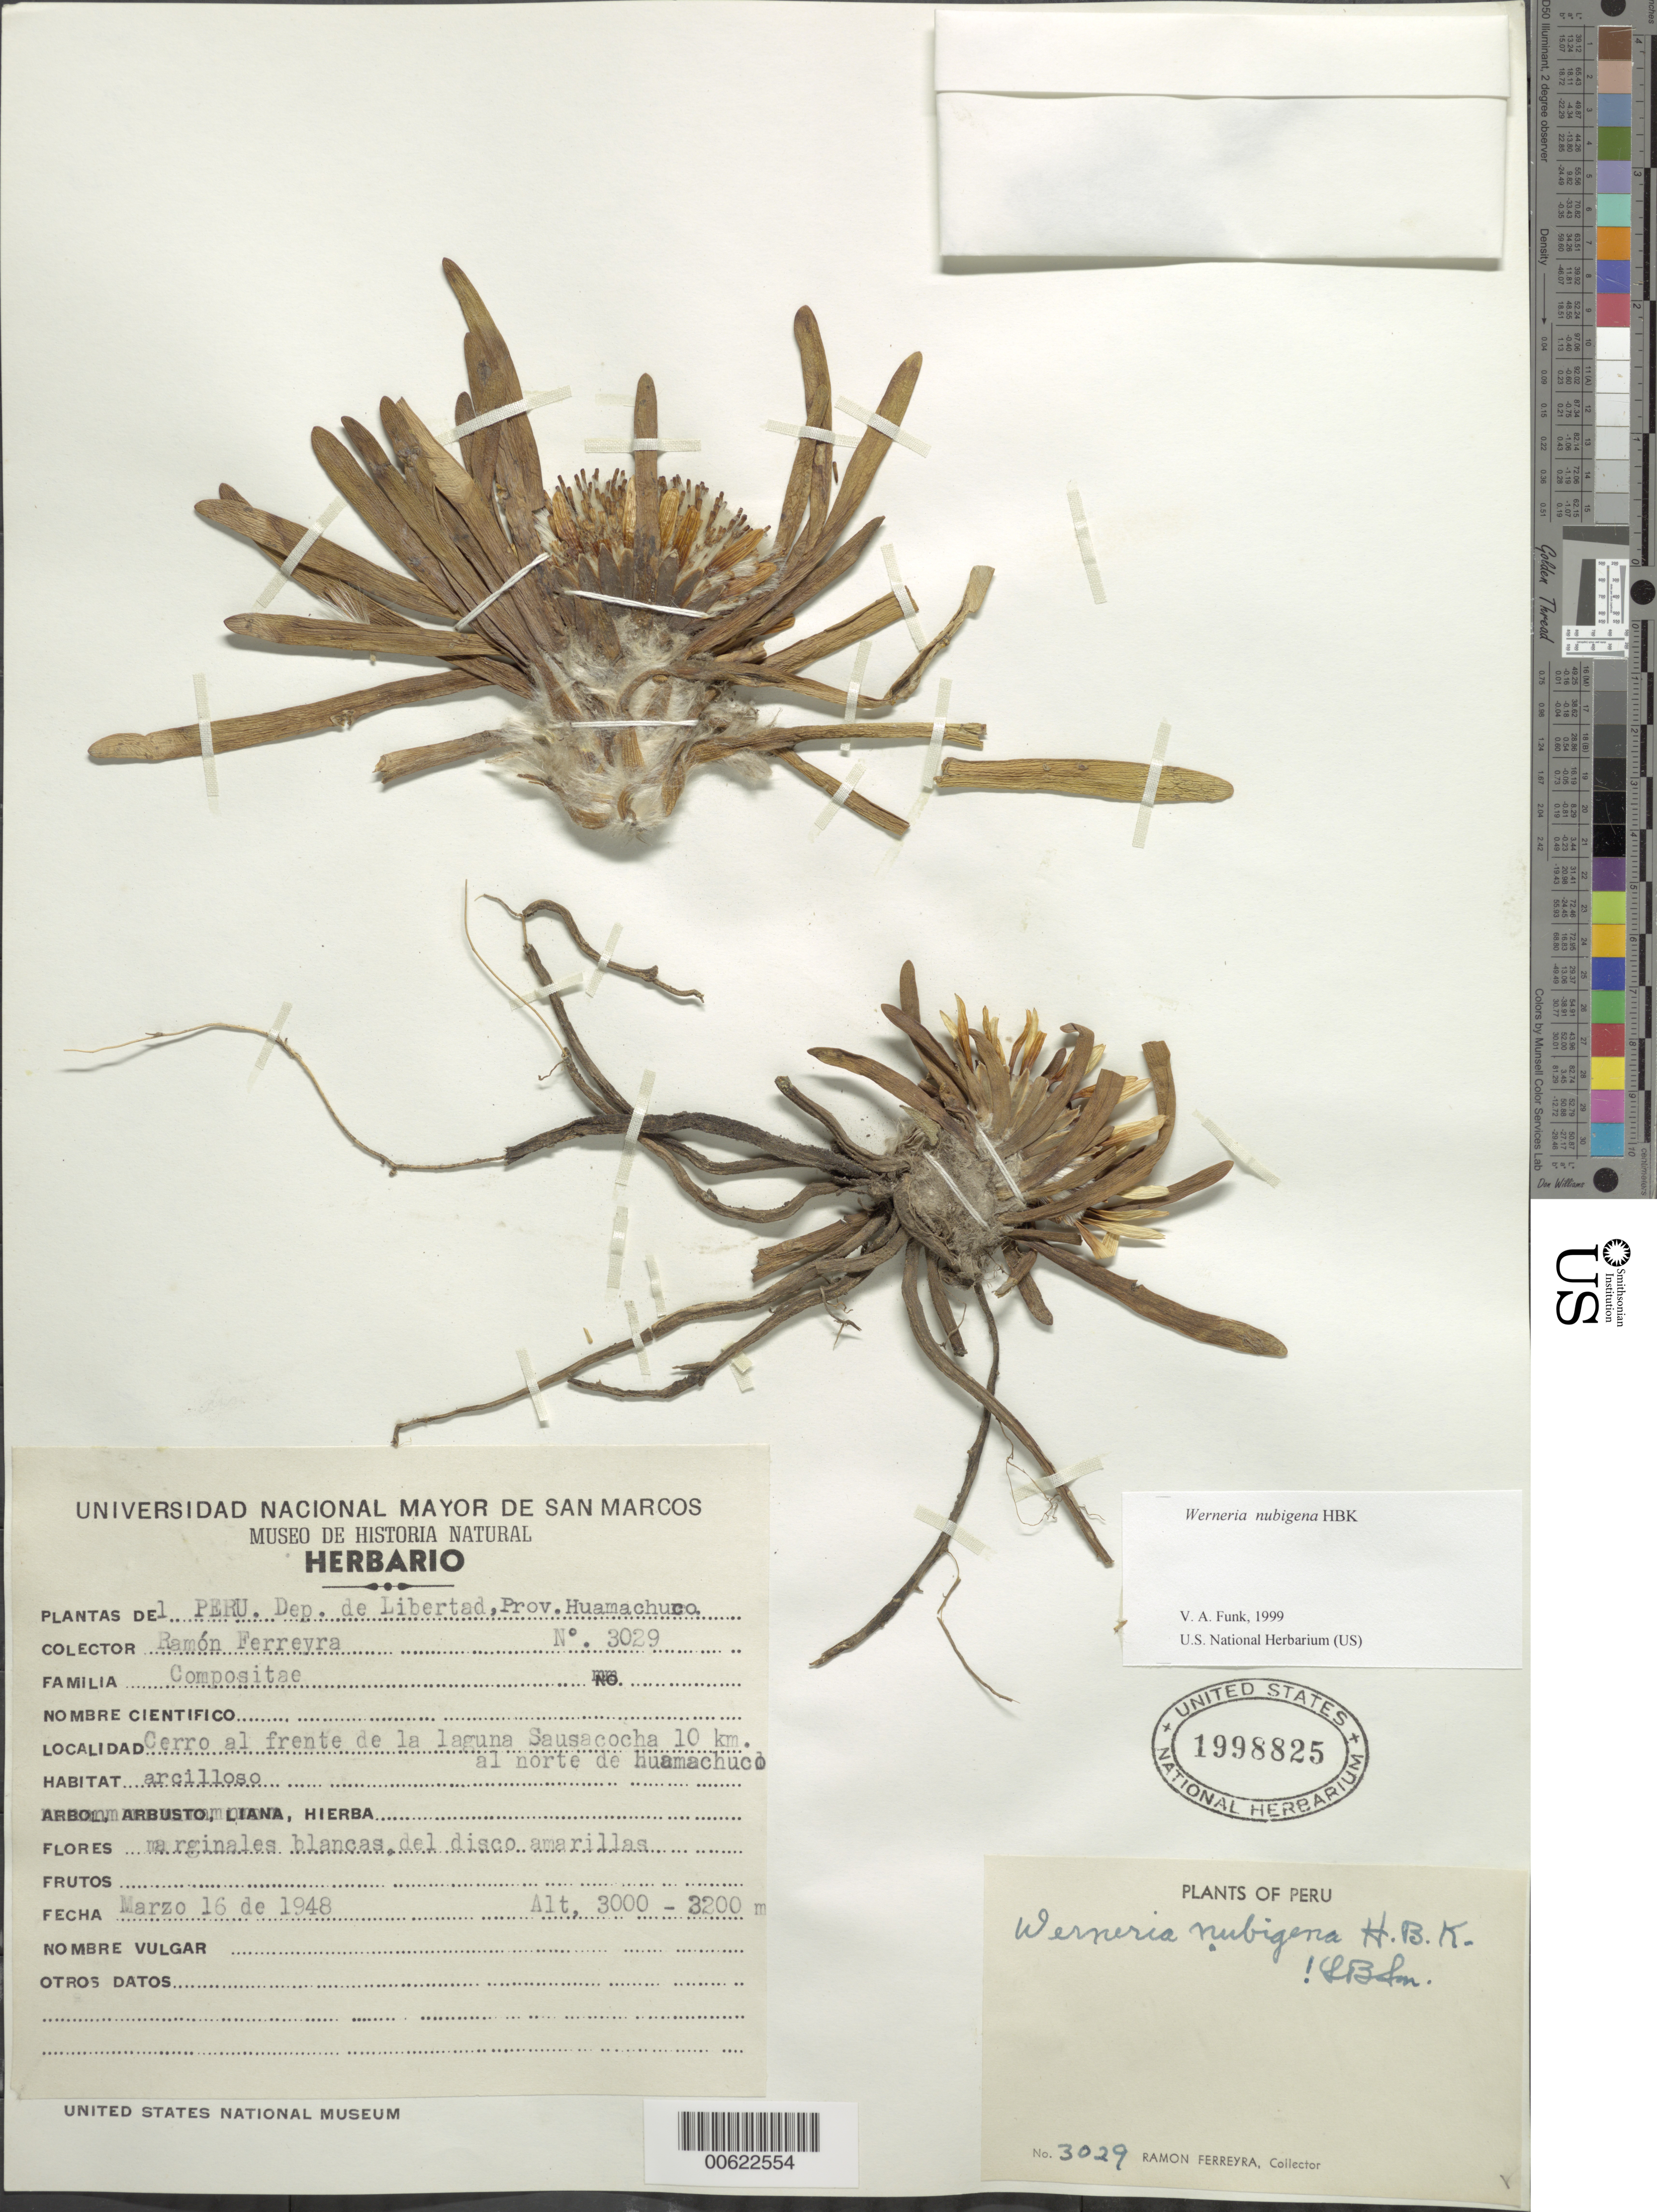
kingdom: Plantae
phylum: Tracheophyta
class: Magnoliopsida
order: Asterales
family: Asteraceae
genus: Werneria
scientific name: Werneria nubigena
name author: Kunth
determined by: Funk, Vicki A., (BOT), Smithsonian Institution - National Museum of Natural History (UNITED STATES)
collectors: R. A. Ferreyra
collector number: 3029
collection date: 1948-03-16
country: Peru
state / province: La Libertad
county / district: Sanchez Carrion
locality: Cerro al frente de la Laguna de Sausacocha, 10 km al N de Huamachuco. Huamachuco Dist.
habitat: Habitat: arcilloso. Estepa de gramineas.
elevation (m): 3000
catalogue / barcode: US 1998825